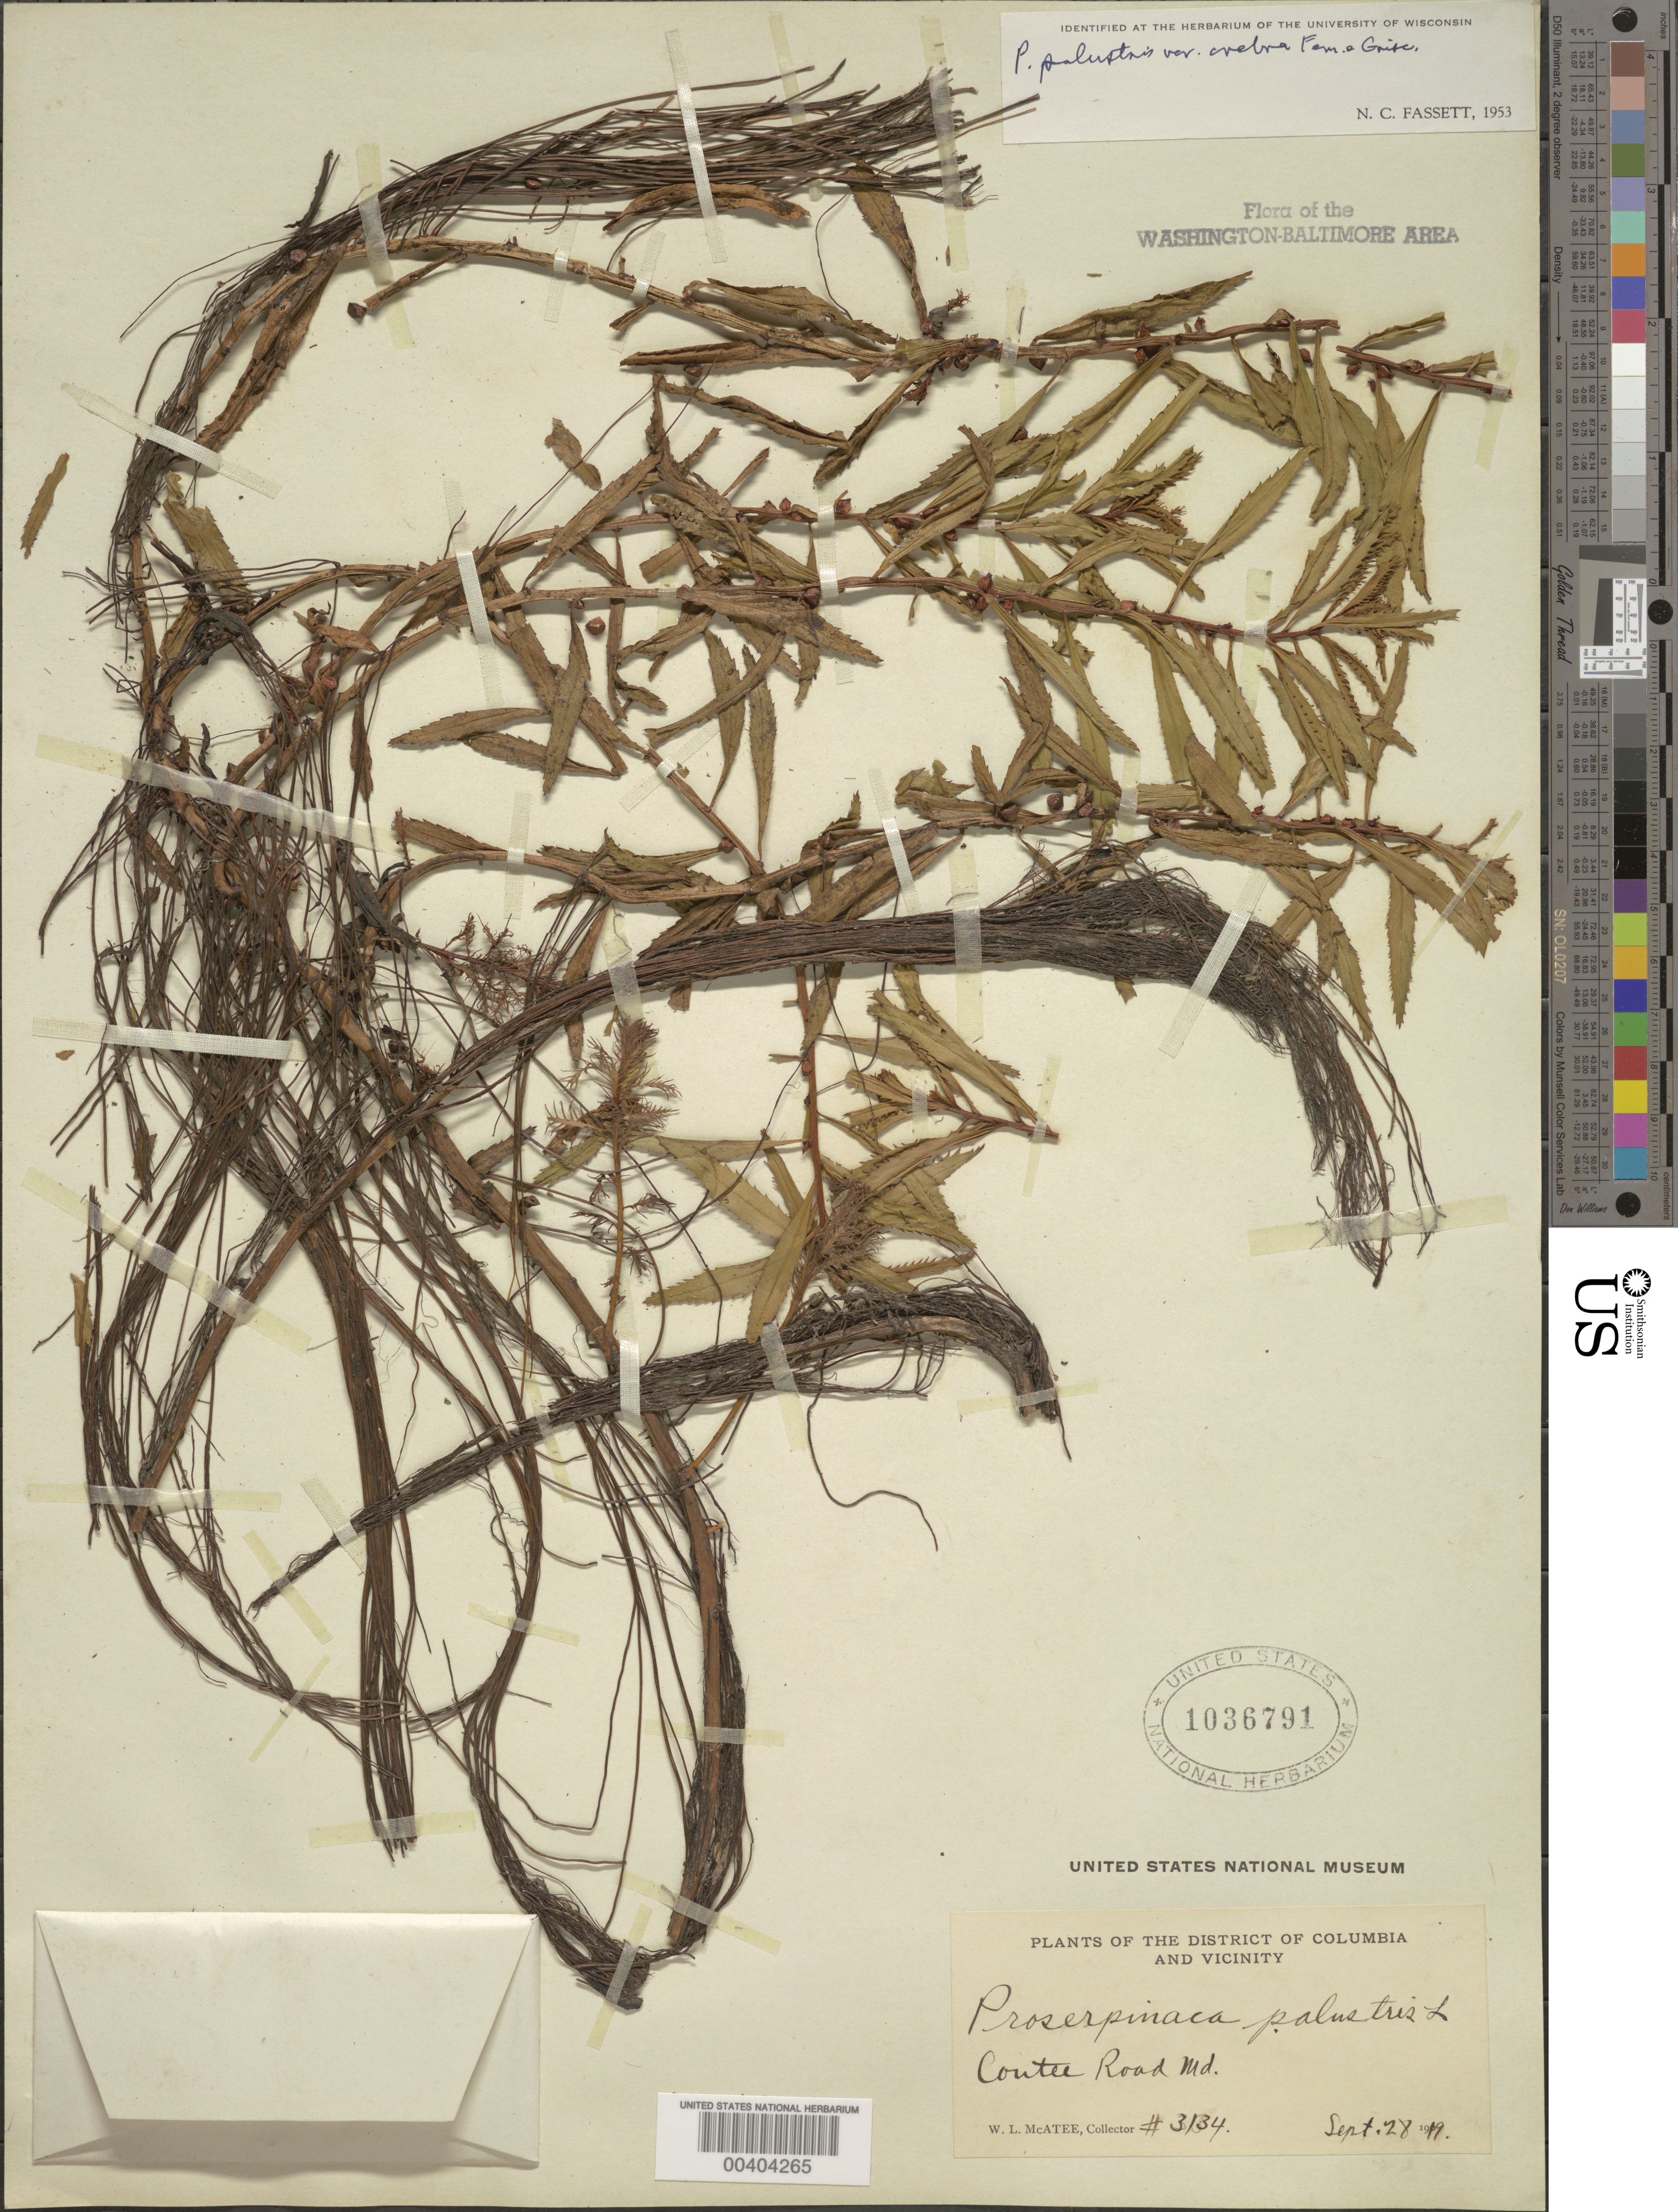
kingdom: Plantae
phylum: Tracheophyta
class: Magnoliopsida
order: Saxifragales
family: Haloragaceae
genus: Proserpinaca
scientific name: Proserpinaca palustris var. crebra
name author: Fernald & Griscom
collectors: W. McAtee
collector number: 3134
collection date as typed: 28 Sep 1919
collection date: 1919-09-28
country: United States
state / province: Maryland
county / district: Prince George's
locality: Contee Rd.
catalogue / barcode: US 1036791